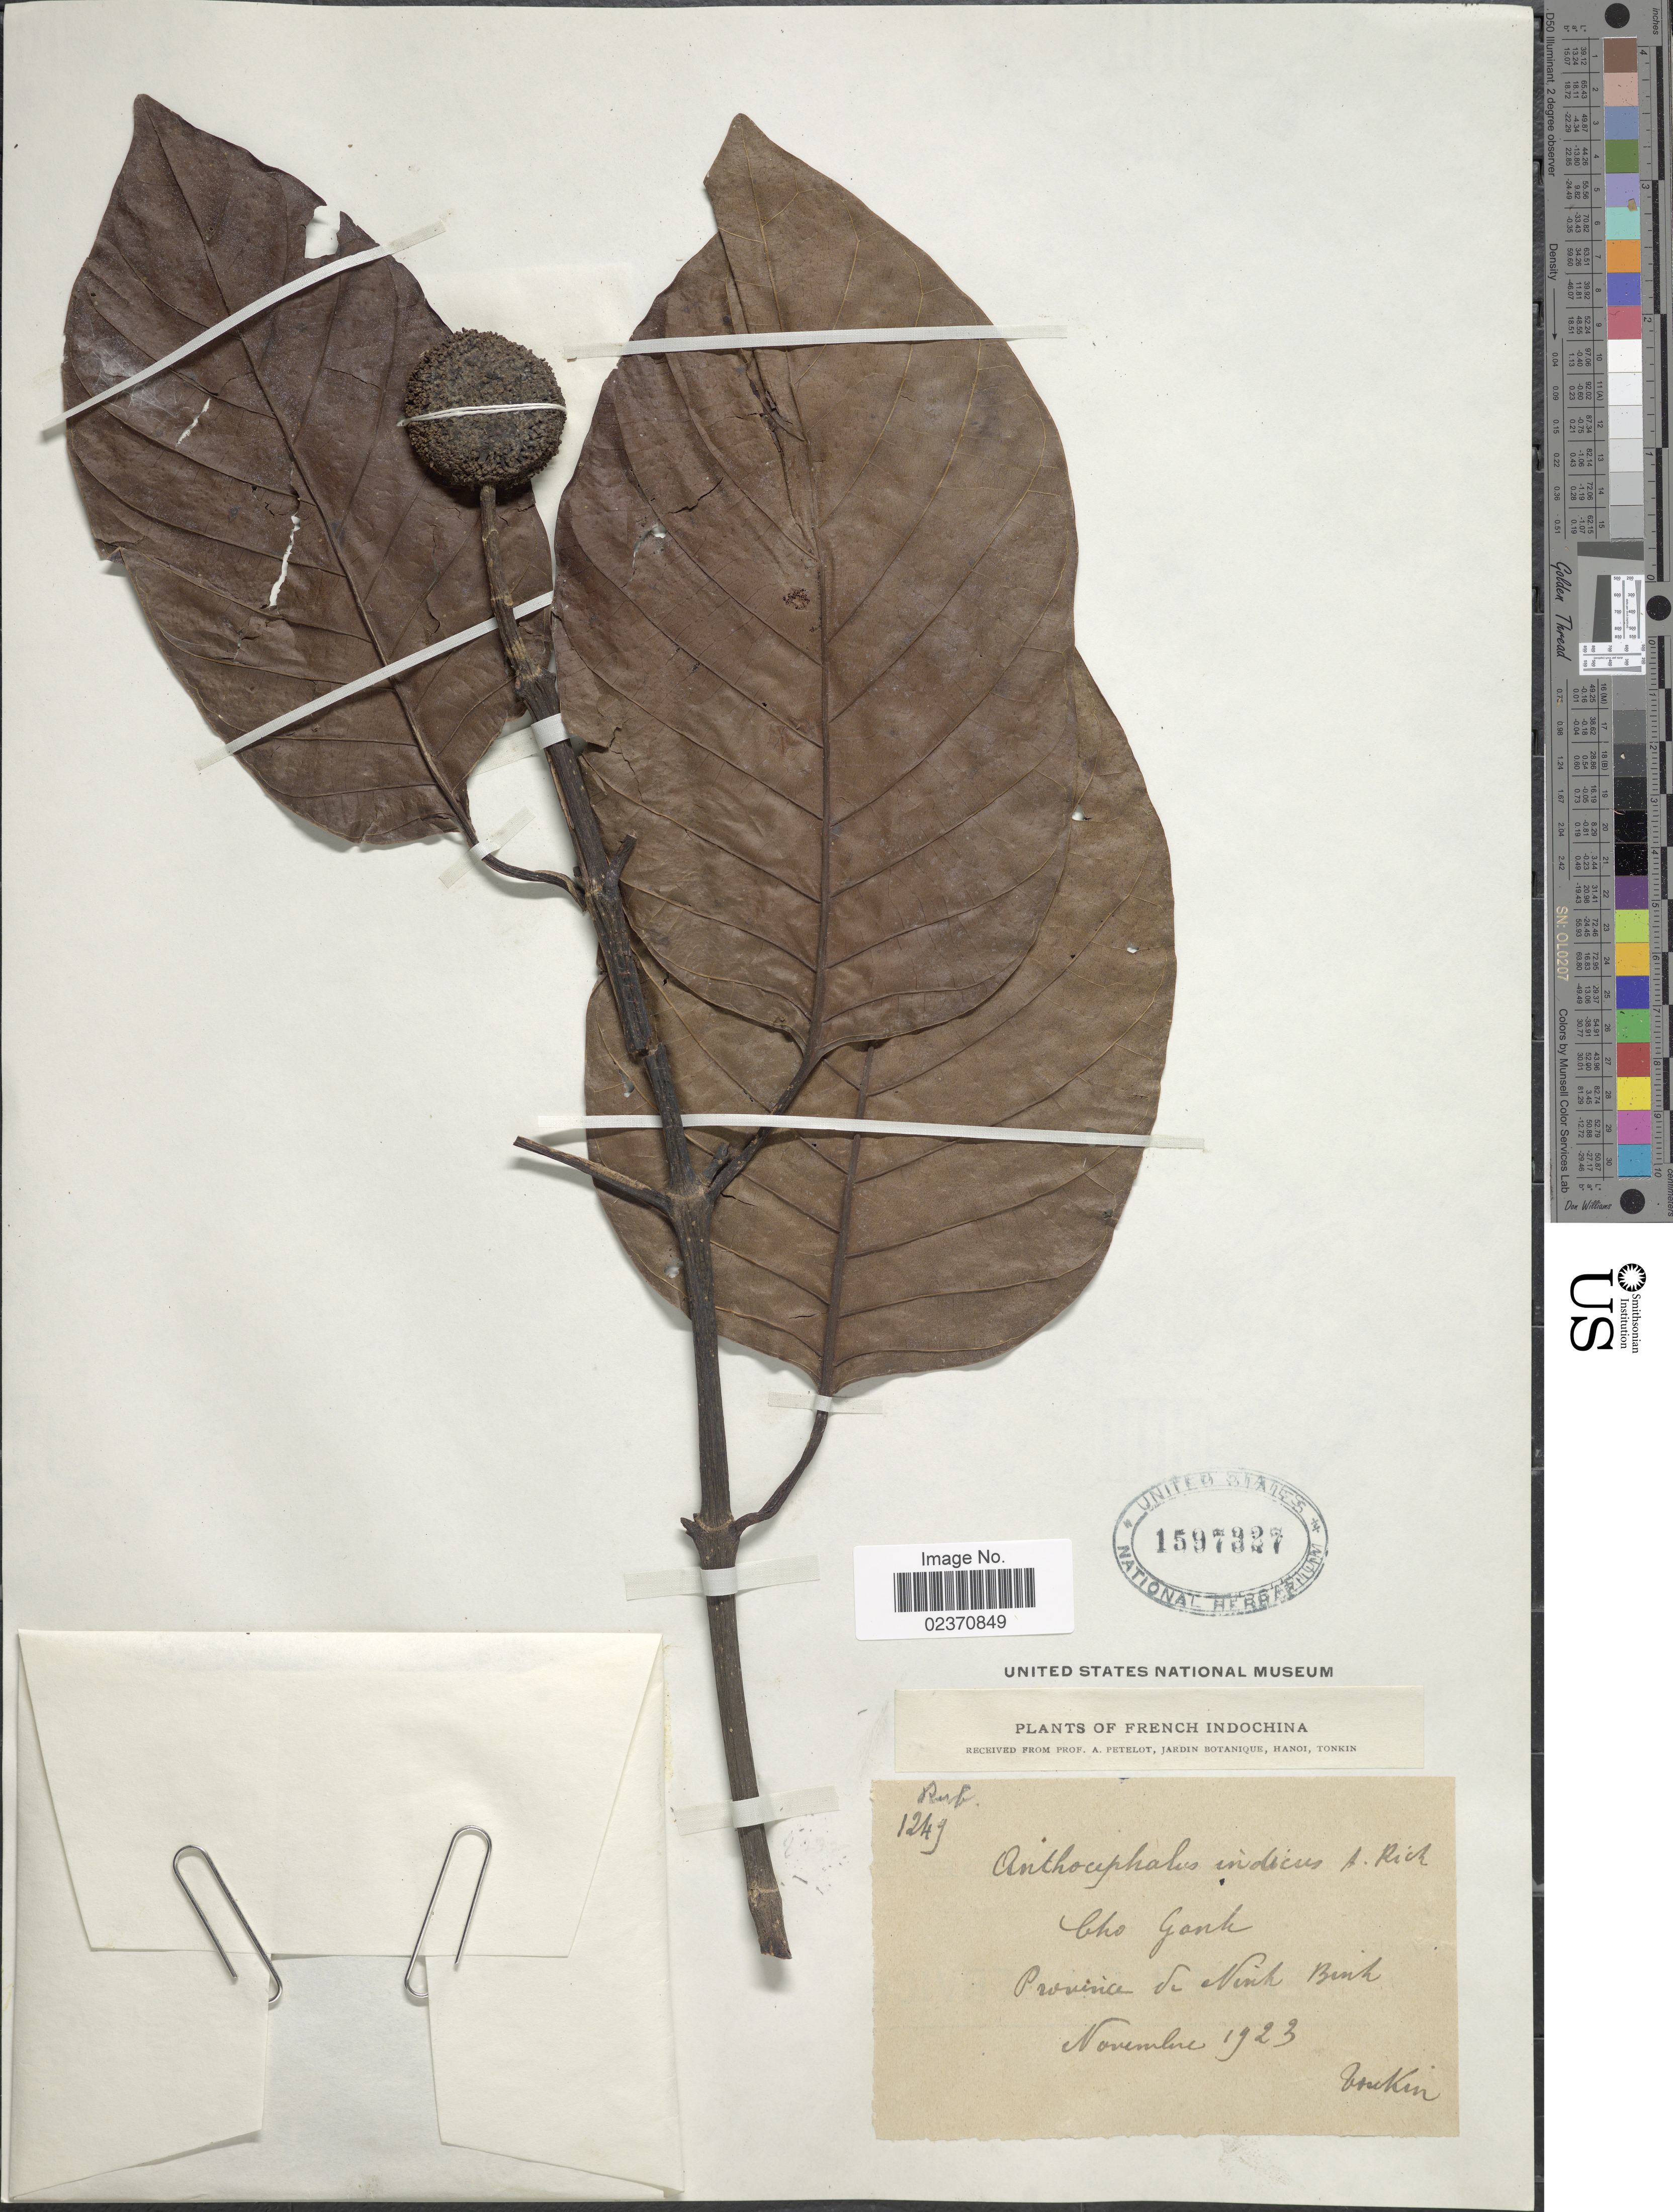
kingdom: Plantae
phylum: Tracheophyta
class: Magnoliopsida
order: Gentianales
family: Rubiaceae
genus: Breonia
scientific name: Breonia chinensis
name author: (Lam.) Capuron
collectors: ex herb. Jardin Botanique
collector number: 1249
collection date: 1923-11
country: Vietnam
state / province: Ninh Binh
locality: French Indochina, Tonkin, Cho Ganh, Provincia de Ninh Binh.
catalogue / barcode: US 1597327